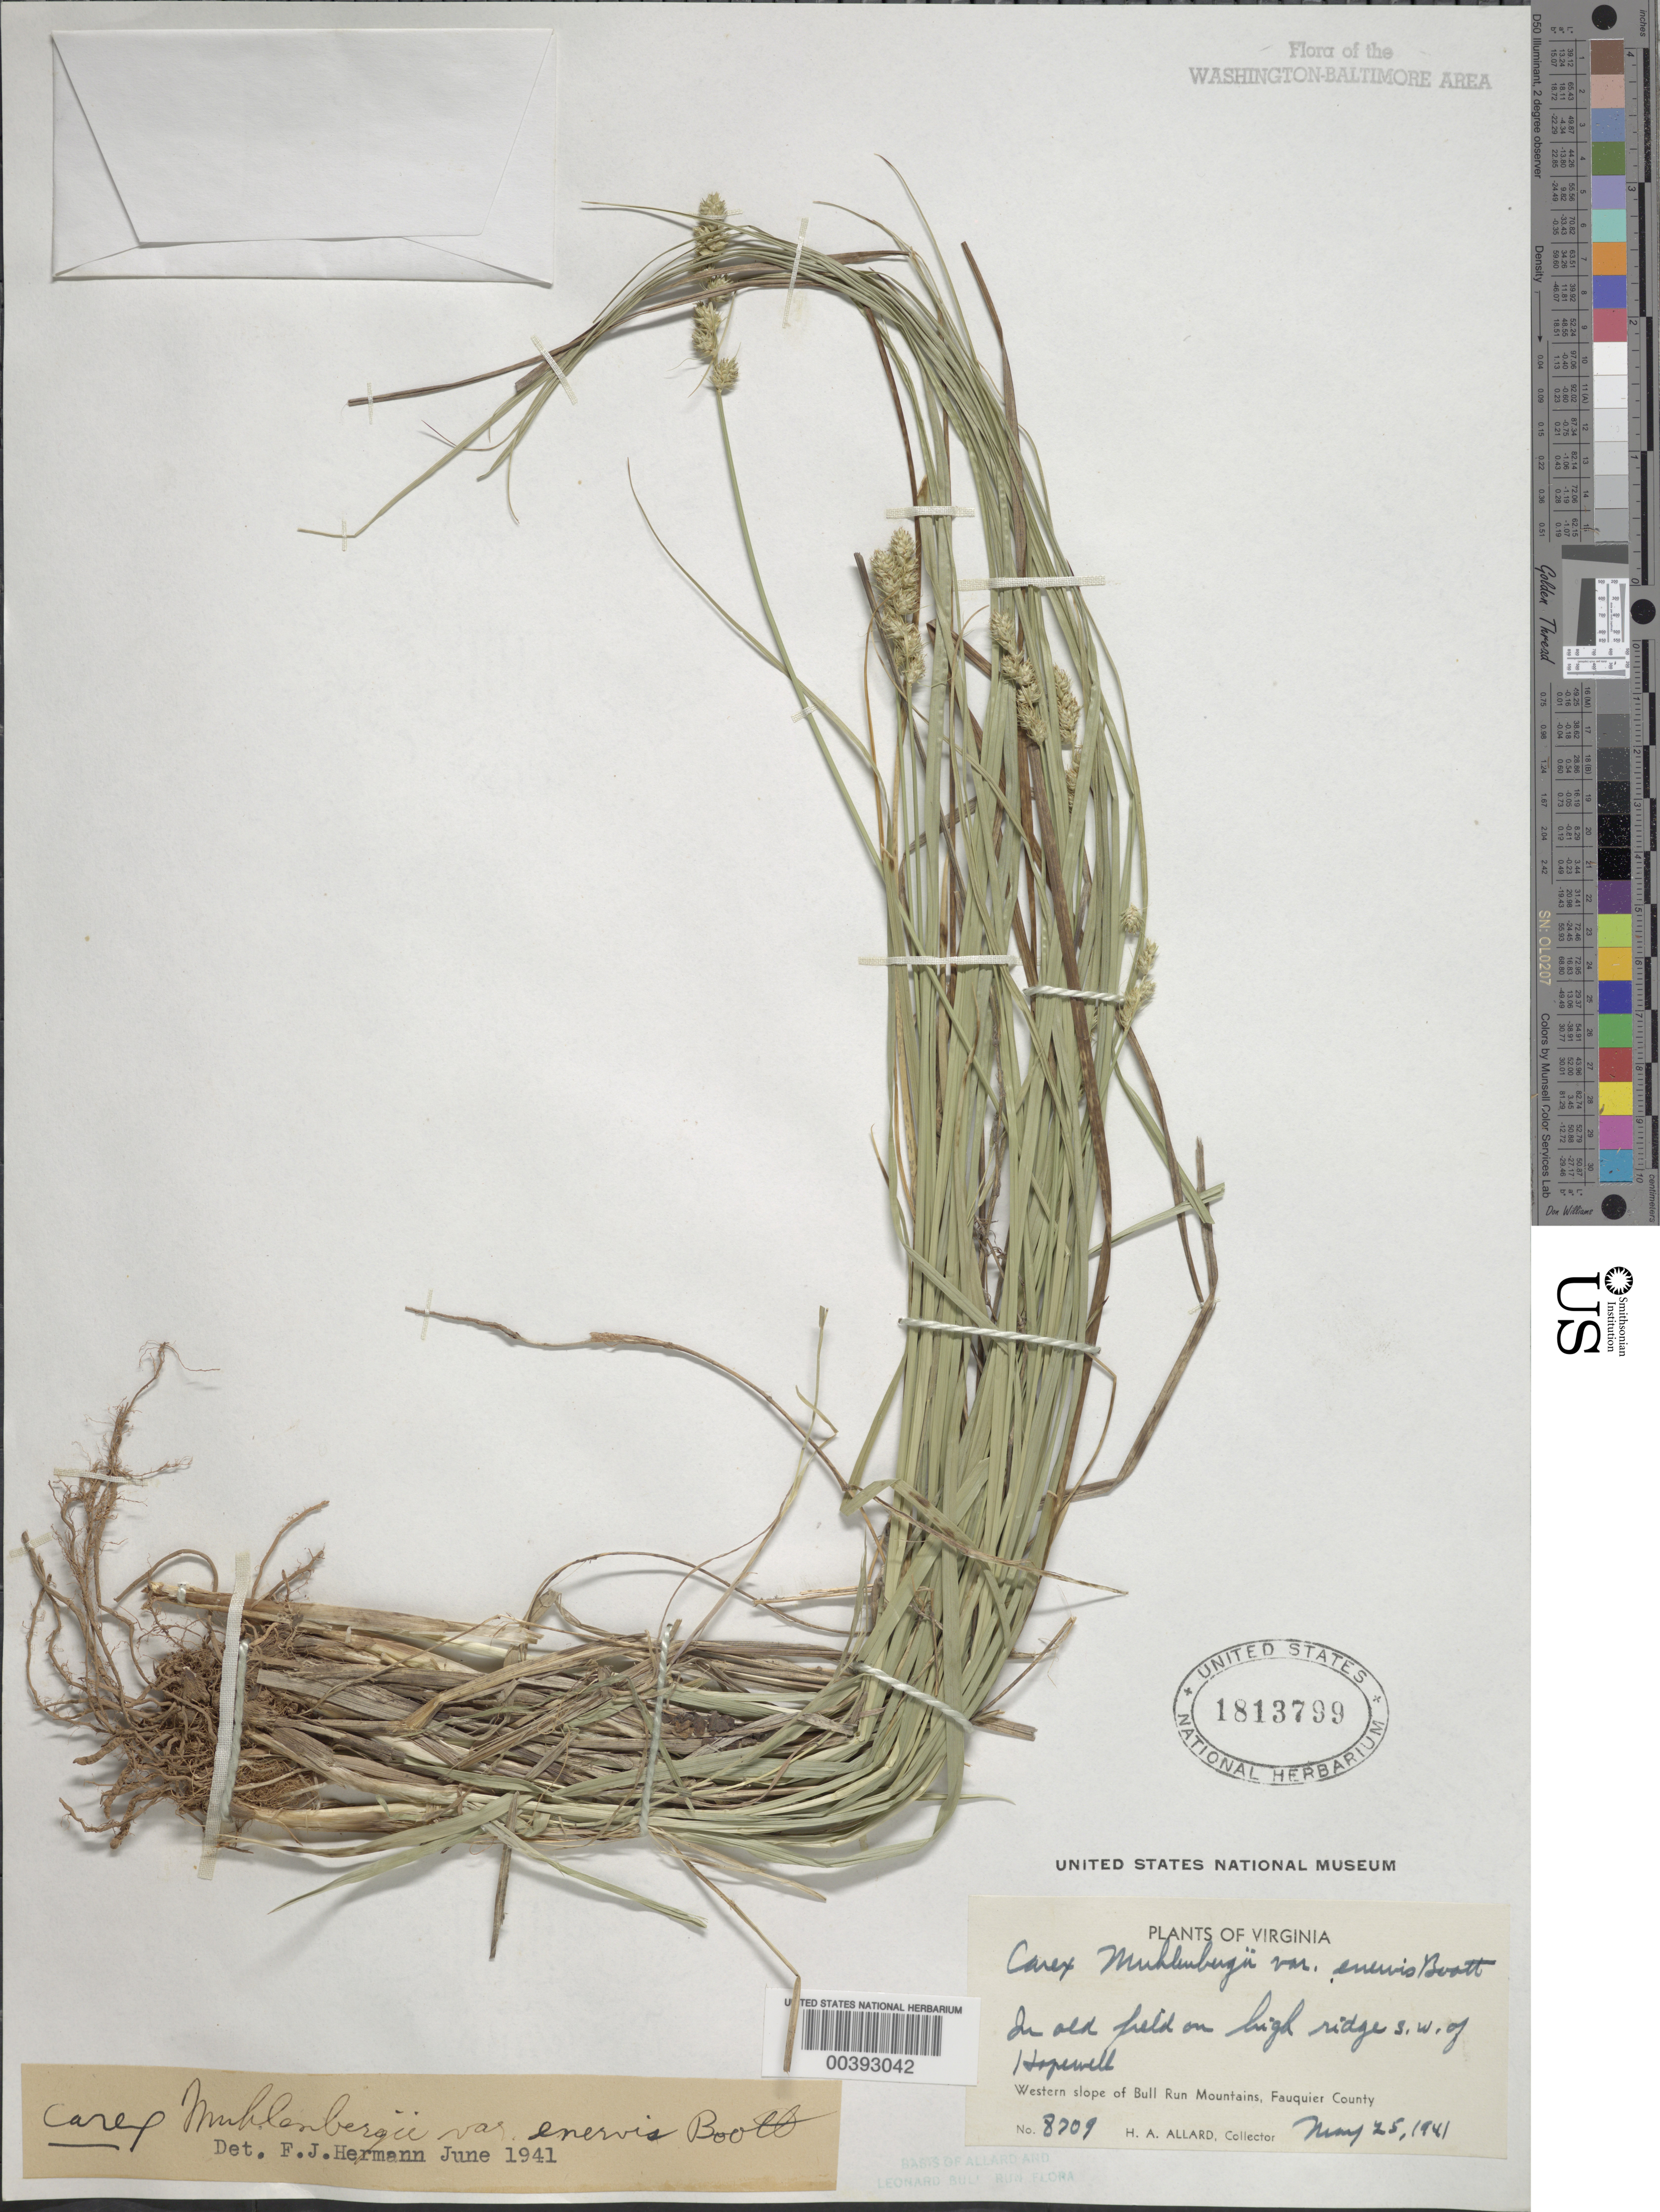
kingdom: Plantae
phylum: Tracheophyta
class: Liliopsida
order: Poales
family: Cyperaceae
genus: Carex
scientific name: Carex muehlenbergii var. enervis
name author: Boott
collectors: H. A. Allard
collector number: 8709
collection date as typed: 25 May 1941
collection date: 1941-05-25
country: United States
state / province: Virginia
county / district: Fauquier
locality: southwest of Hopewell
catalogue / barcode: US 1813799